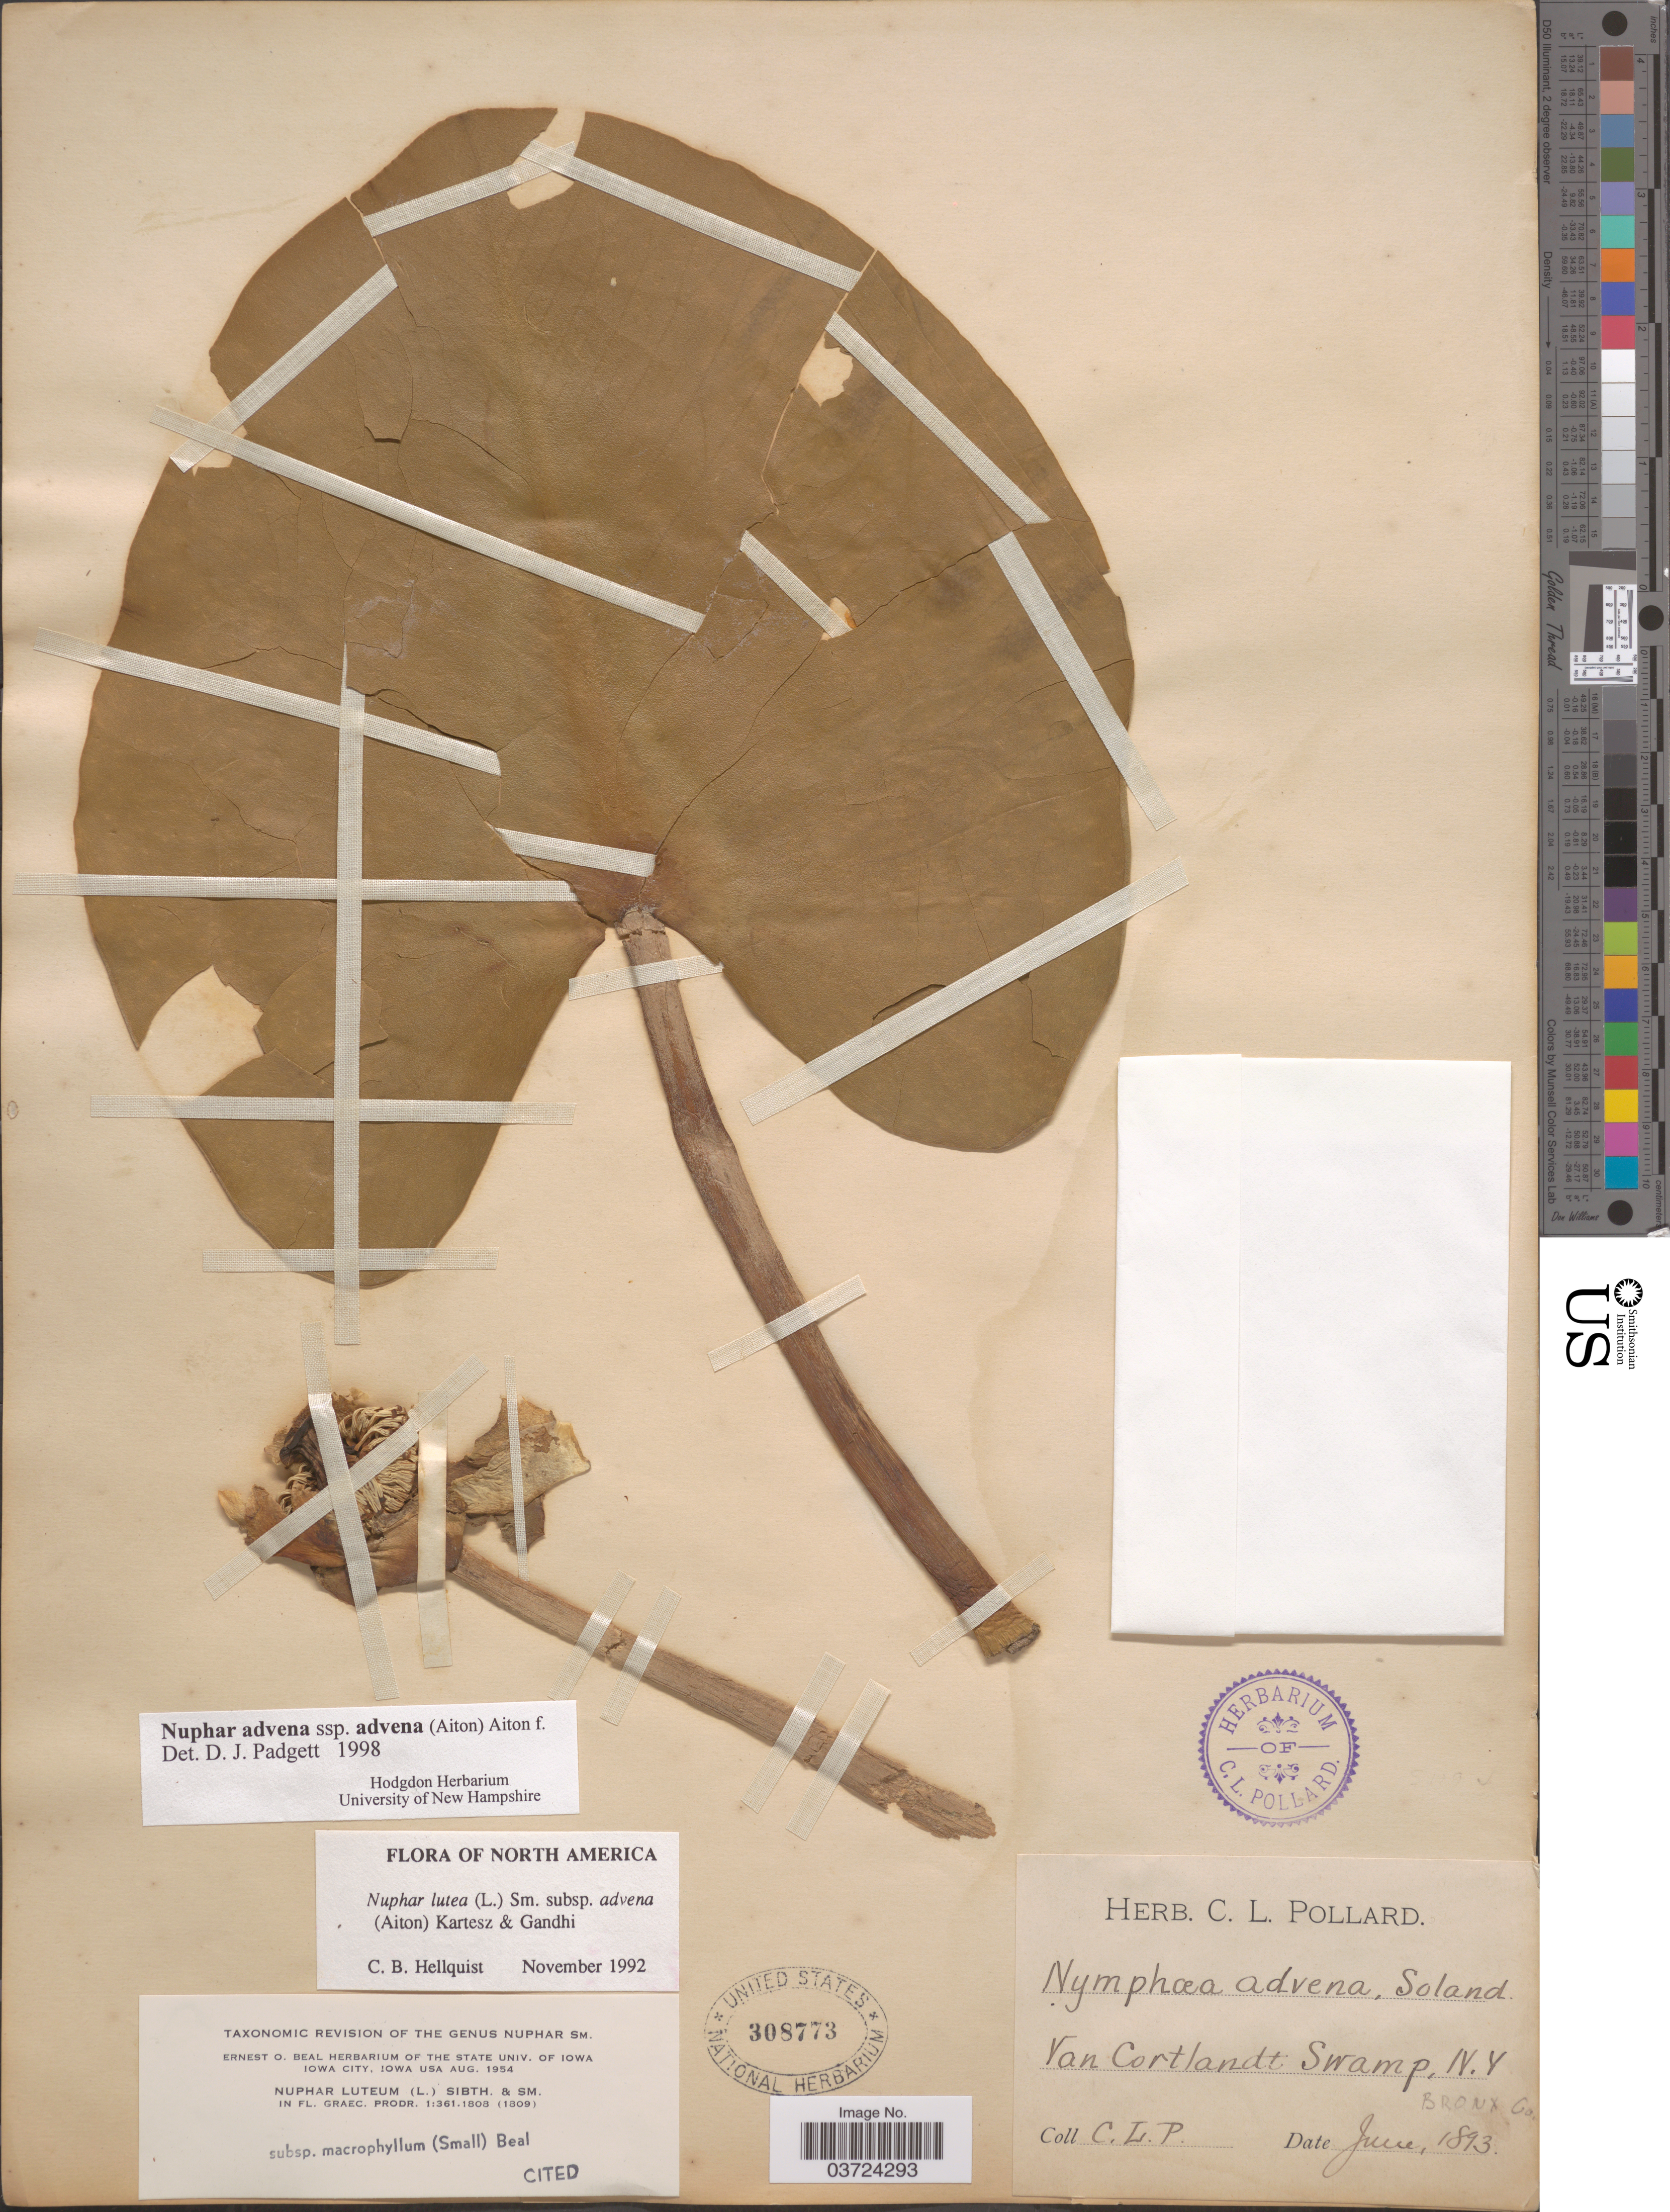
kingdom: Plantae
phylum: Tracheophyta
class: Magnoliopsida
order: Nymphaeales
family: Nymphaeaceae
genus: Nuphar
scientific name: Nuphar advena subsp. advena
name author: (Aiton) W.T. Aiton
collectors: C. L. Pollard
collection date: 1893-06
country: United States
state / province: New York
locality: Van Cortlandt Swamp. Bronx Co.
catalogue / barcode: US 308773